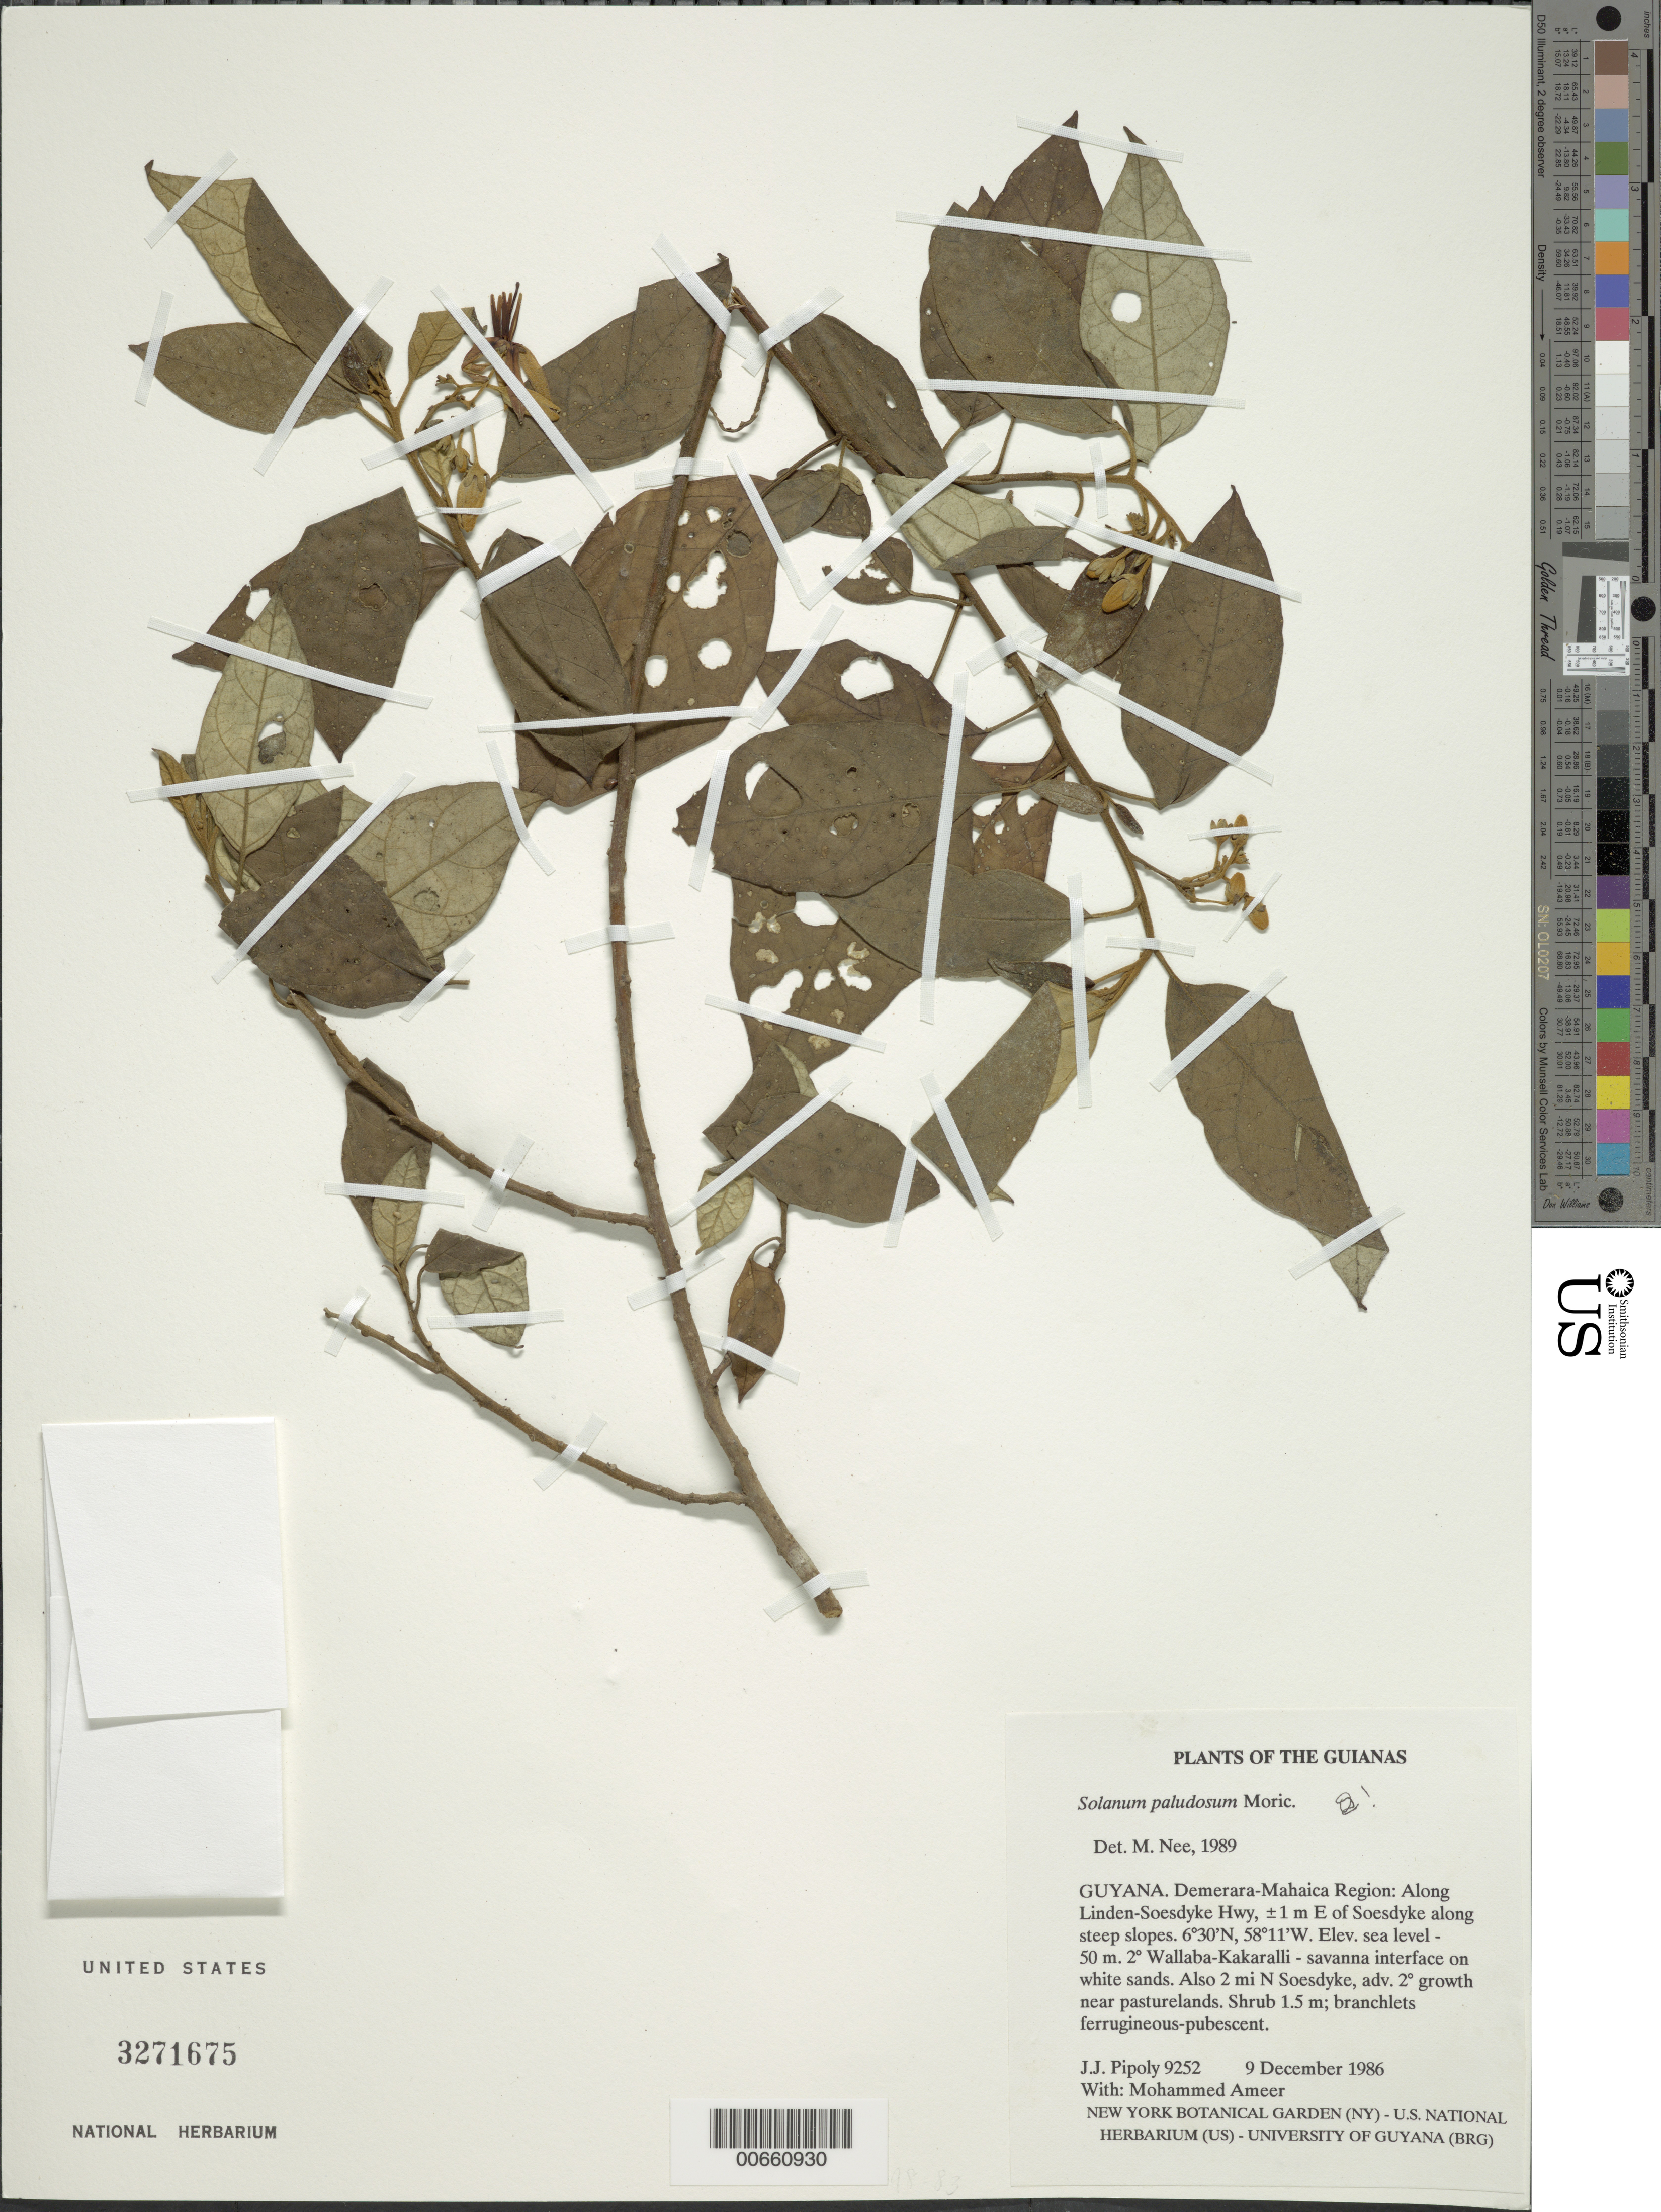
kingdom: Plantae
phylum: Tracheophyta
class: Magnoliopsida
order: Solanales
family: Solanaceae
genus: Solanum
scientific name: Solanum paludosum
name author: Moric.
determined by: Nee, Michael H.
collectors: J. J. Pipoly & M. Ameer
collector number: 9252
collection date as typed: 12 Dec 1986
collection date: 1986-12-12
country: Guyana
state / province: Demerara-Mahaica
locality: Along Linden-Soesdyke Hwy, ±1 m E of Soesdyke along steep slopes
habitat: Secondary Wallaba-Kakaralli - savanna interface on white sands. Also 2 mi N Soesdyke, adv. secondary growth near pasturelands.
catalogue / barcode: US 3271675